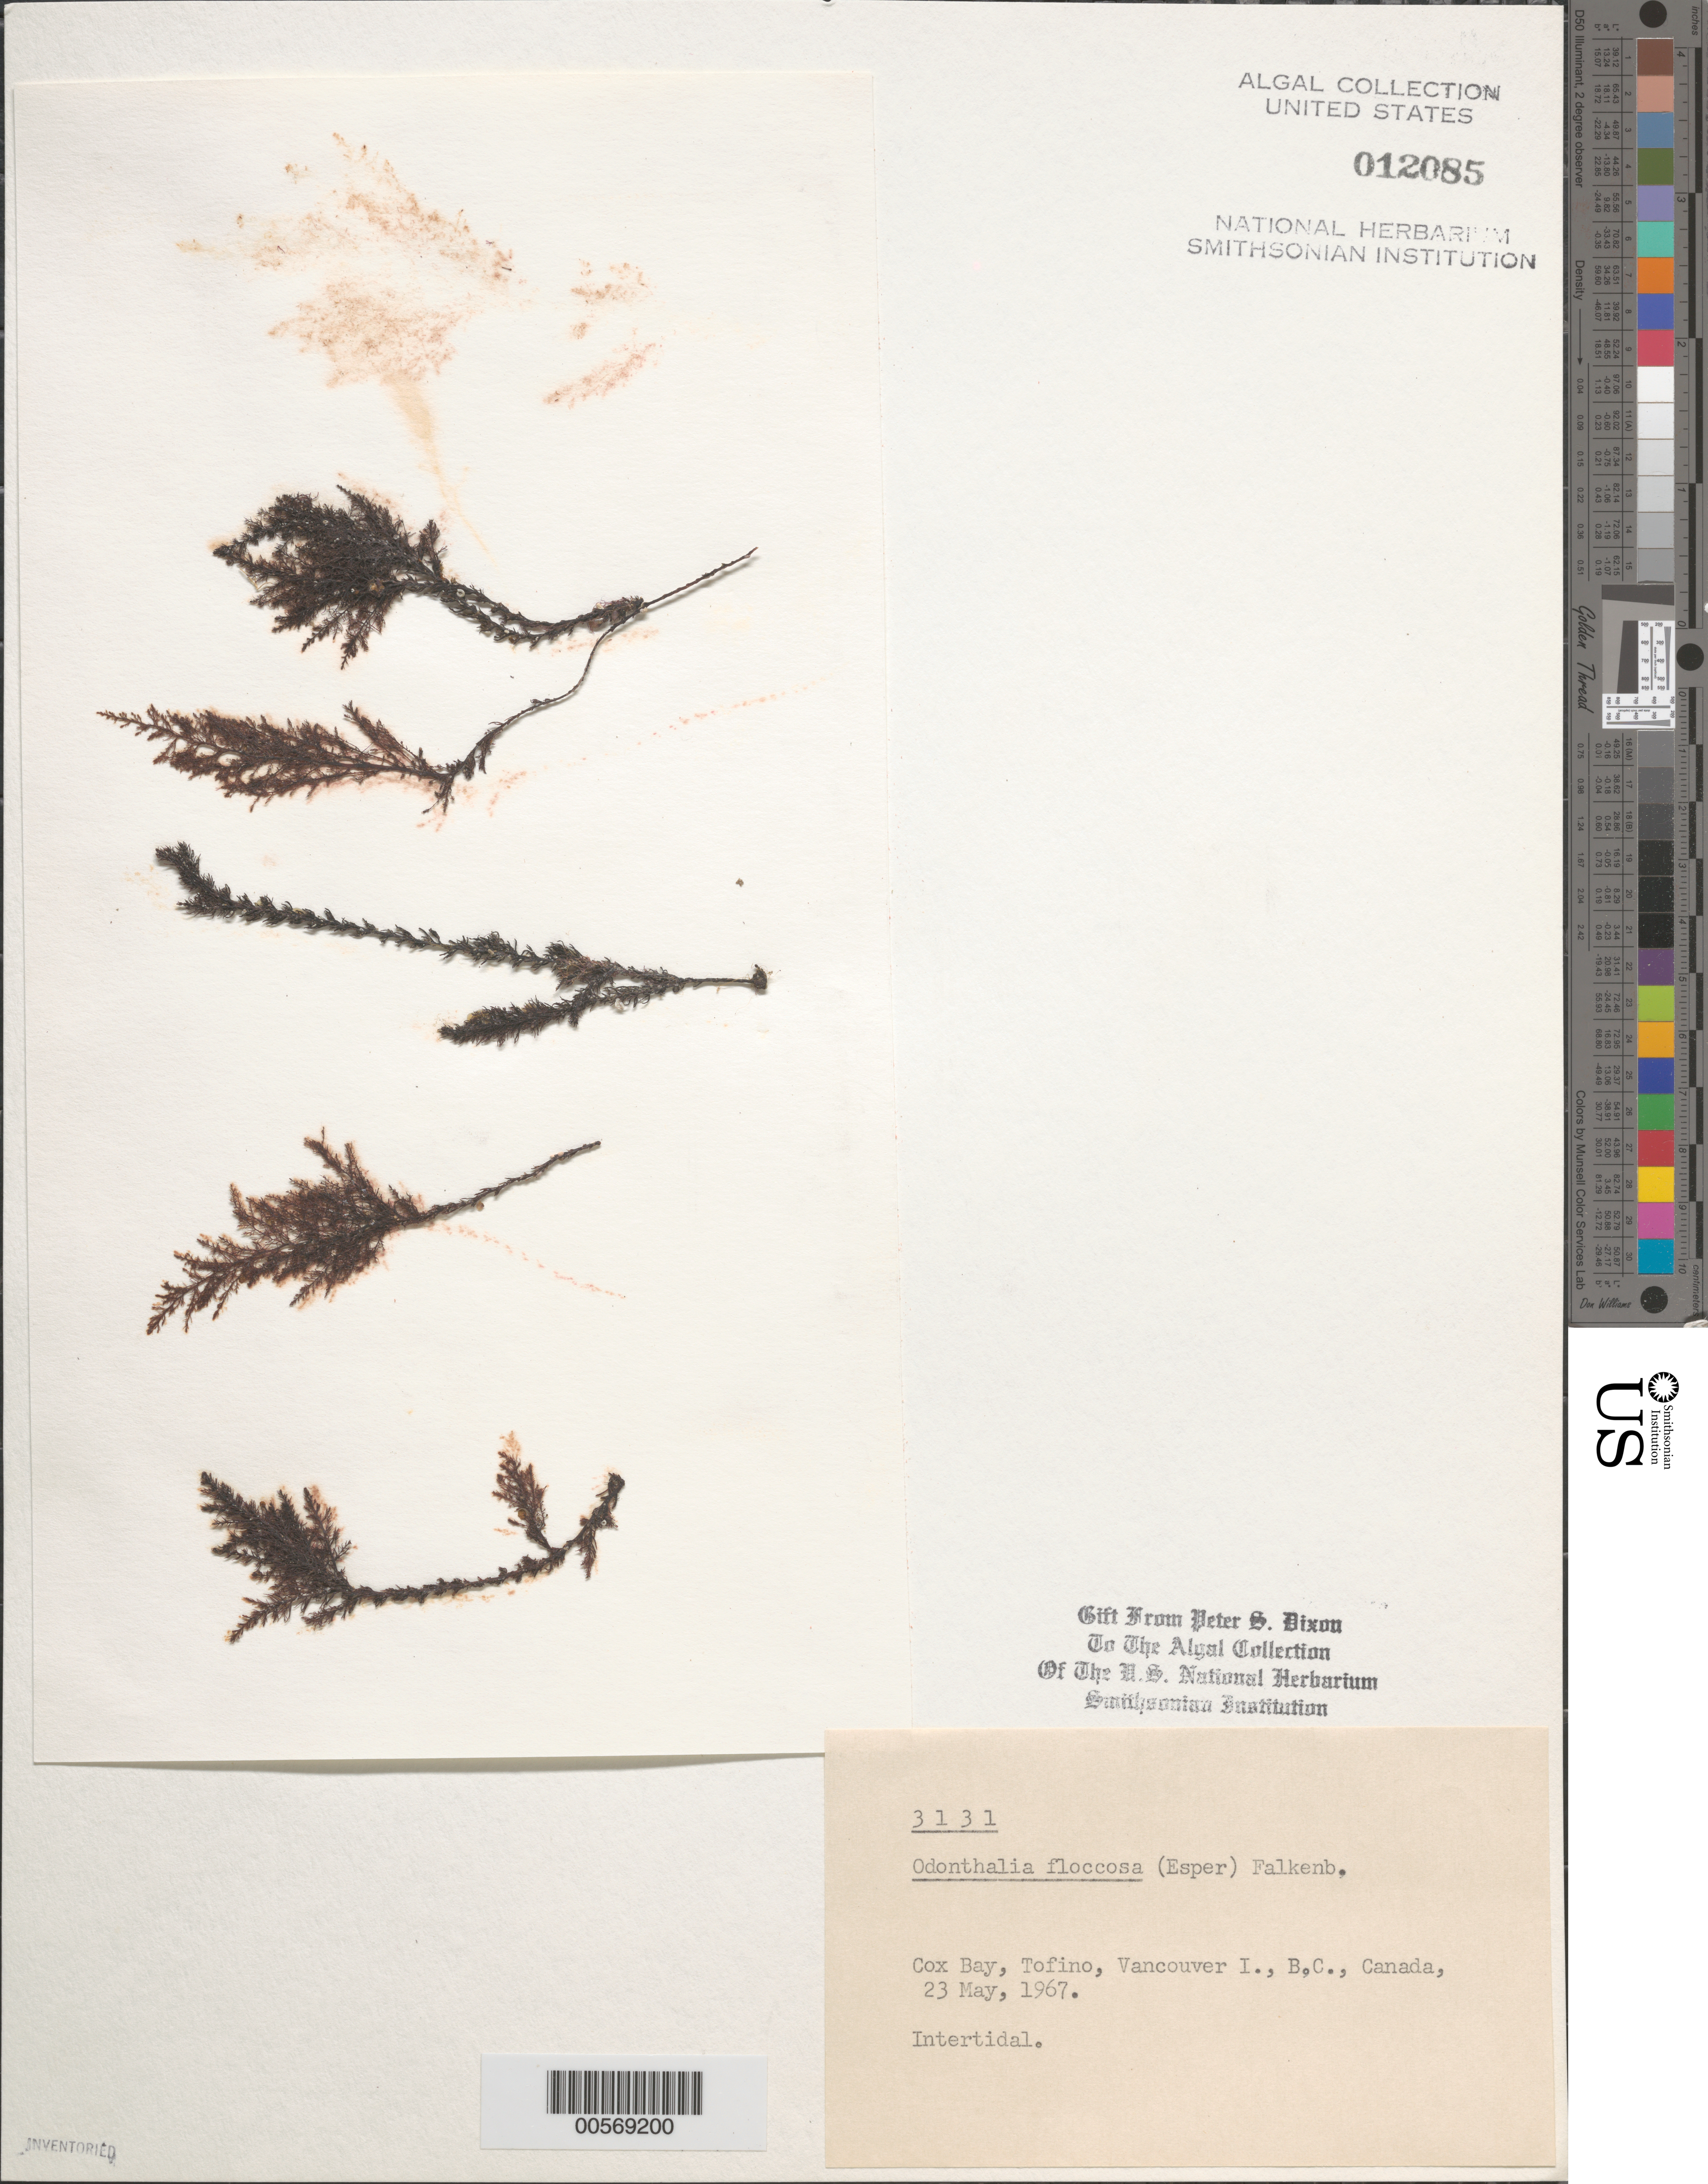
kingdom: Plantae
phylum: Rhodophyta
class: Florideophyceae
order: Ceramiales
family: Rhodomelaceae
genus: Odonthalia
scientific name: Odonthalia floccosa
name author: (Esper) Falkenb.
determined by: Dixon, P. S.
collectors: P. S. Dixon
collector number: PSD 3131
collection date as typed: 23 May 1967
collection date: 1967-05-23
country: Canada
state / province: British Columbia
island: Vancouver Island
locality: Cox Bay, Tofino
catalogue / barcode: US 12085